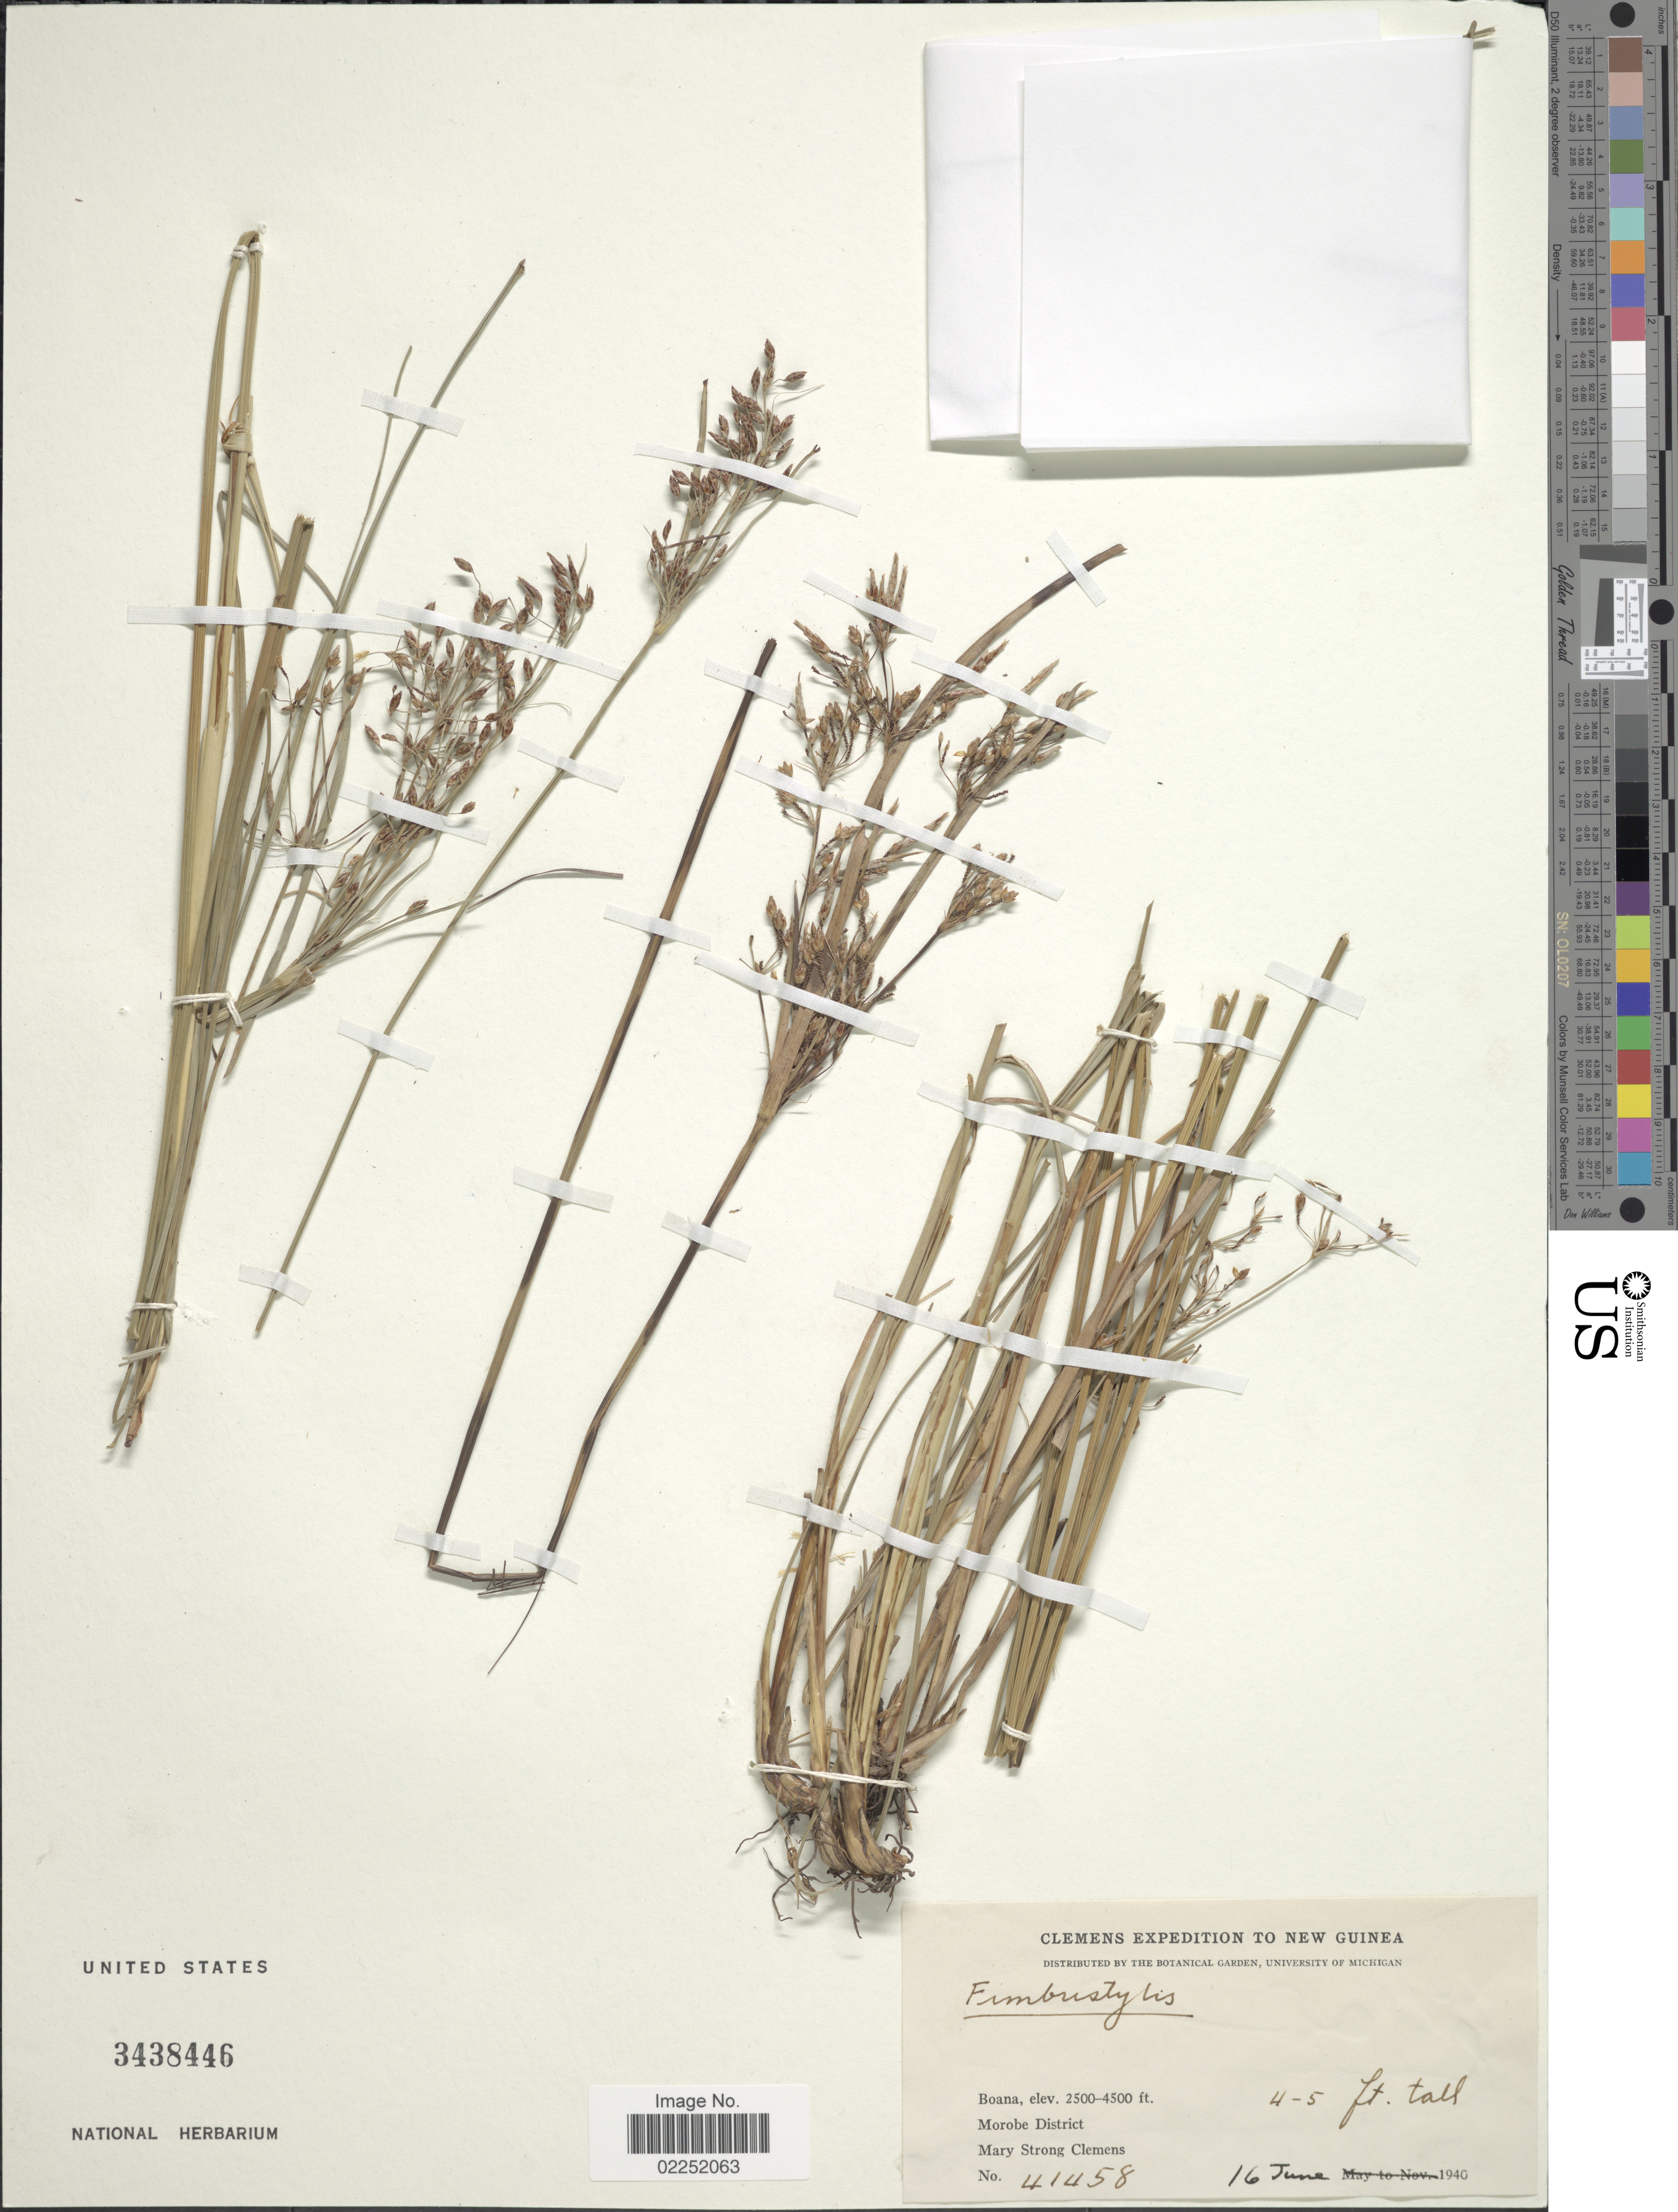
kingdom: Plantae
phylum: Tracheophyta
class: Liliopsida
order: Poales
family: Cyperaceae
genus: Fimbristylis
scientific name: Fimbristylis sp.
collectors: M. S. Clemens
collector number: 41458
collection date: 1940-06-16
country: Papua New Guinea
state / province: Morobe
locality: New Guinea, Boanna, Morobe District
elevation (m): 762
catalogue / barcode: US 3438446